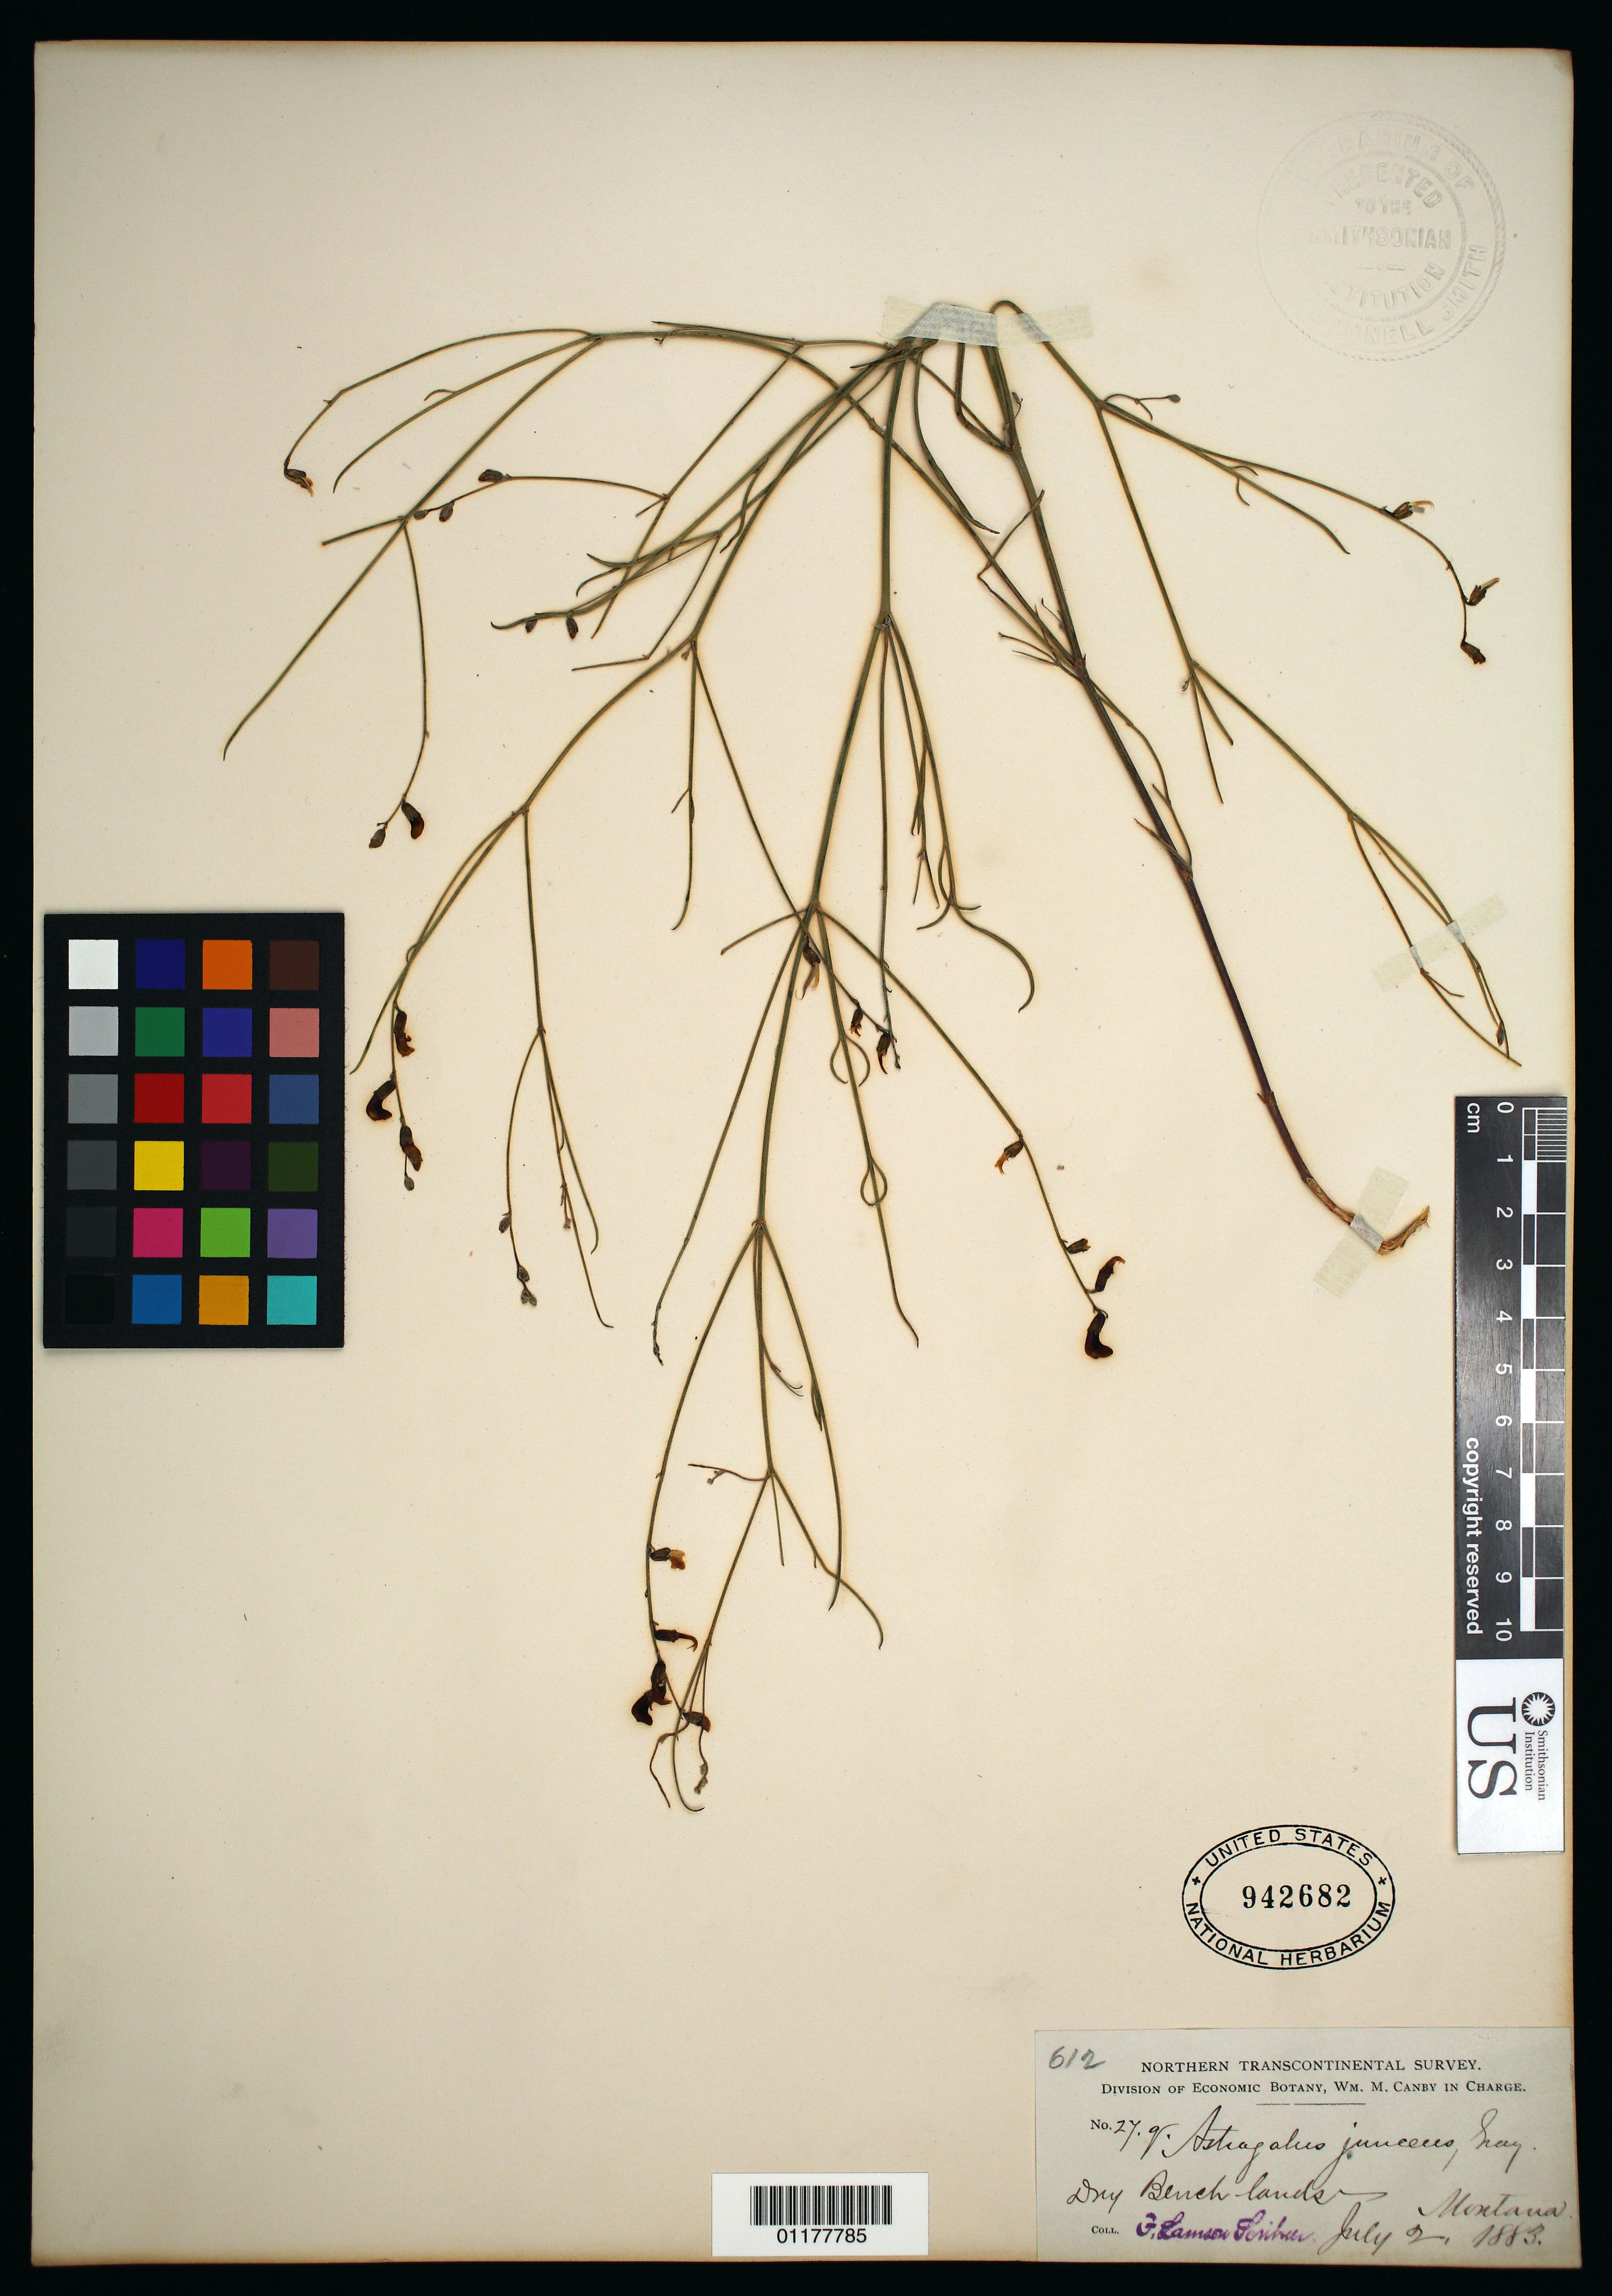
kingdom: Plantae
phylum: Tracheophyta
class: Magnoliopsida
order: Fabales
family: Fabaceae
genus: Astragalus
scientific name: Astragalus junceus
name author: Spreng. & Ledeb.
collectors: F. L. Scribner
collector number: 27q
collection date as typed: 02 Jul 1883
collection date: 1883-07-02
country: United States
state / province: Montana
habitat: Dry Bench lands.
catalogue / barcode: US 942682